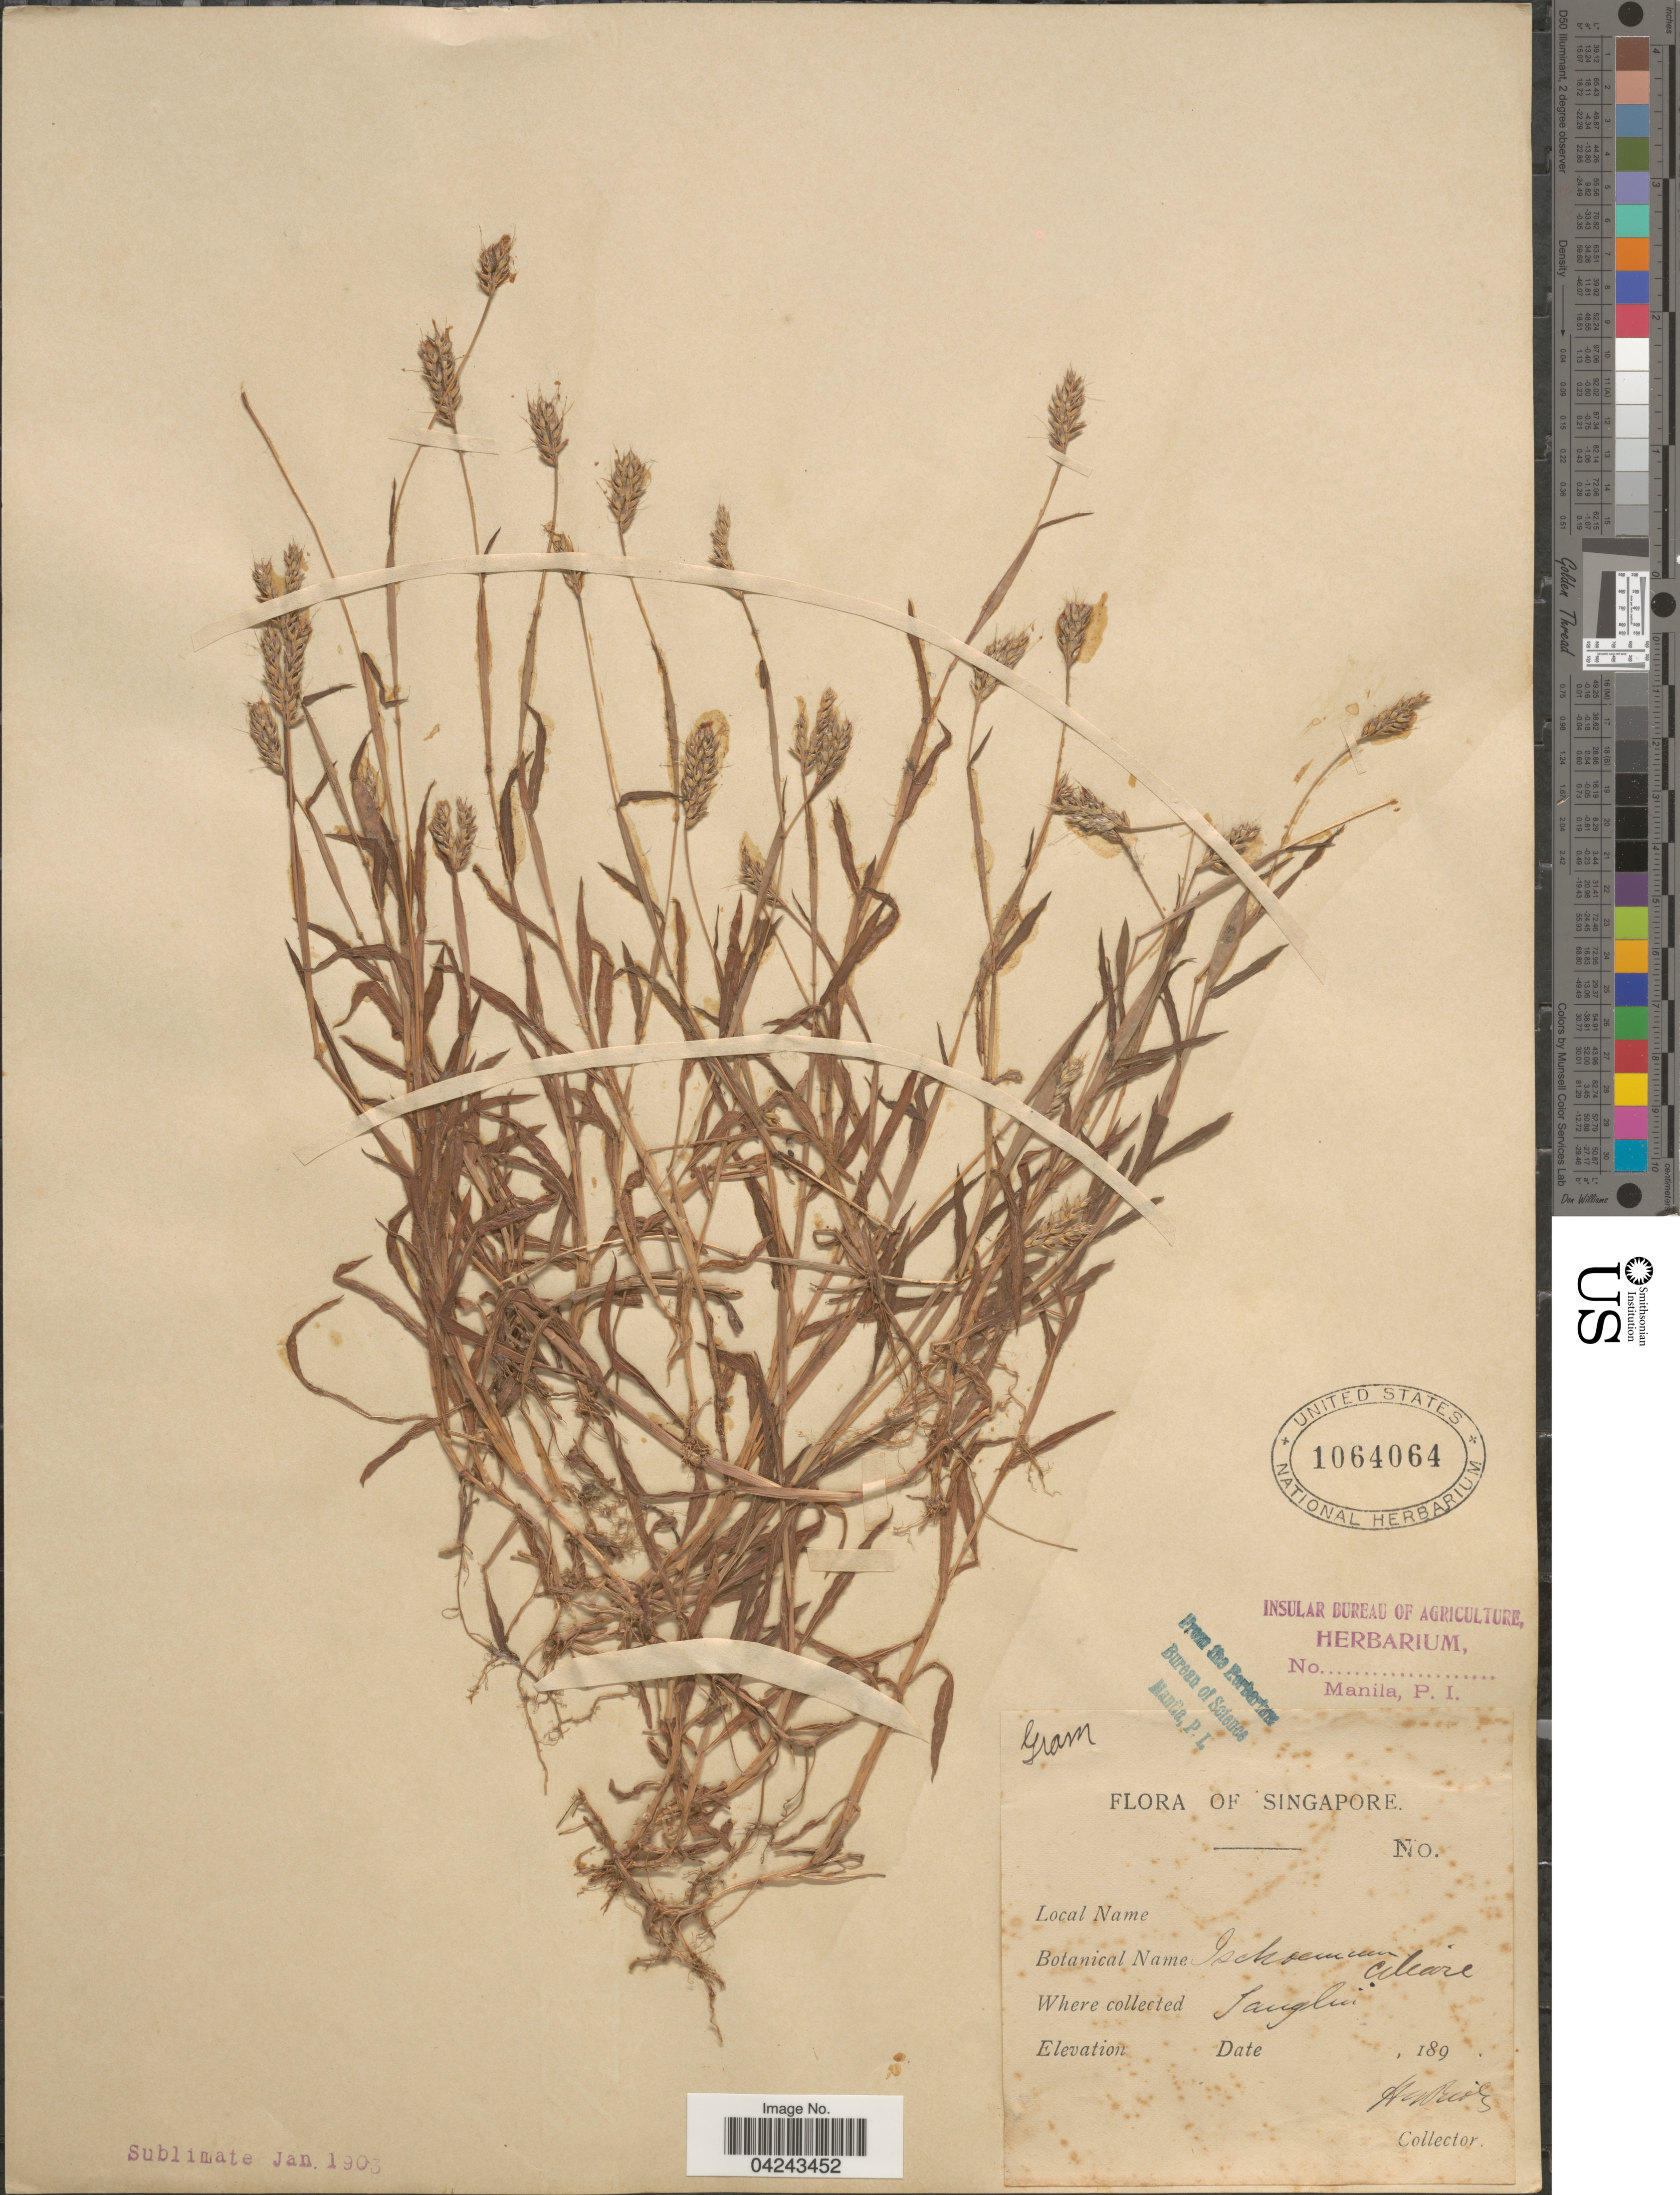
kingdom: Plantae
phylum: Tracheophyta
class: Liliopsida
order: Poales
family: Poaceae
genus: Ischaemum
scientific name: Ischaemum ciliare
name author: Retz.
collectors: -. Kyburz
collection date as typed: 189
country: Singapore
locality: Tanglin.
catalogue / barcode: US 1064064